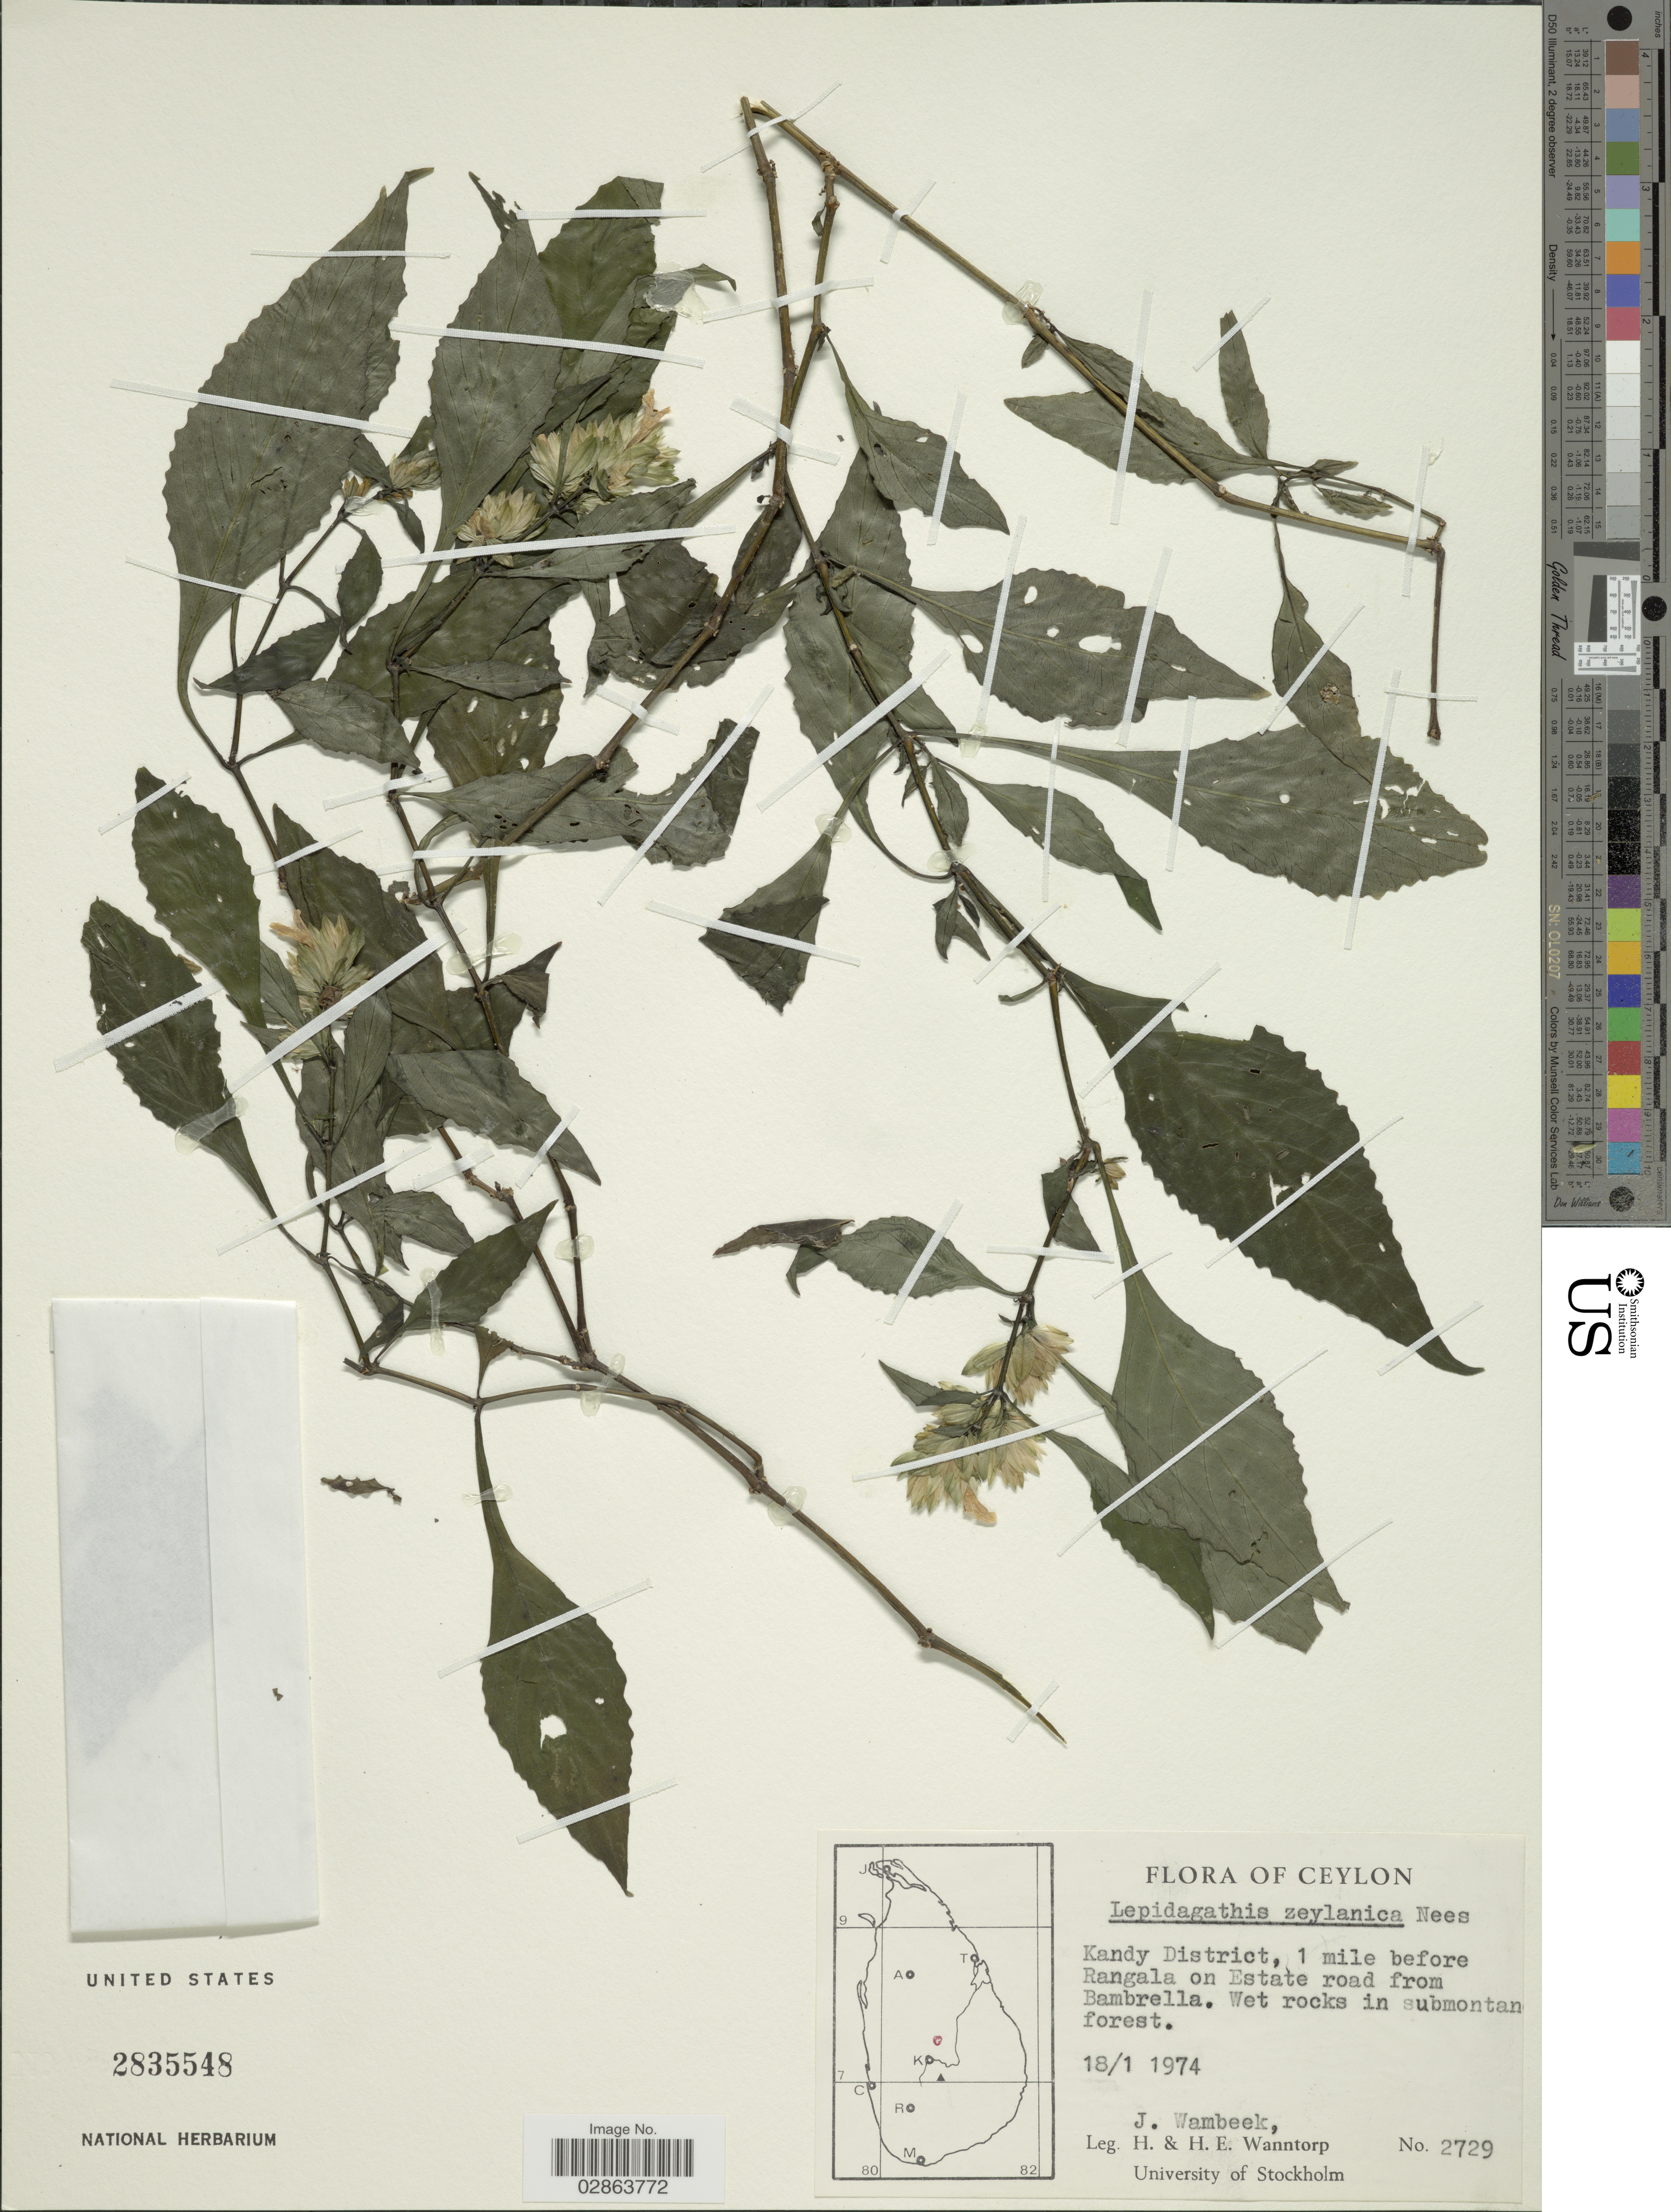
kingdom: Plantae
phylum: Tracheophyta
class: Magnoliopsida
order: Lamiales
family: Acanthaceae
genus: Lepidagathis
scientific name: Lepidagathis ceylanica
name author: Nees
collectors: J. Wambeek, H. Wanntorp & H. Wanntorp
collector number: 2729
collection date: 1974-01-18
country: Sri Lanka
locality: Ceylon, Kandy District, 1 mile before Rangala on Estate road from Bambrella.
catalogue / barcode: US 2835548